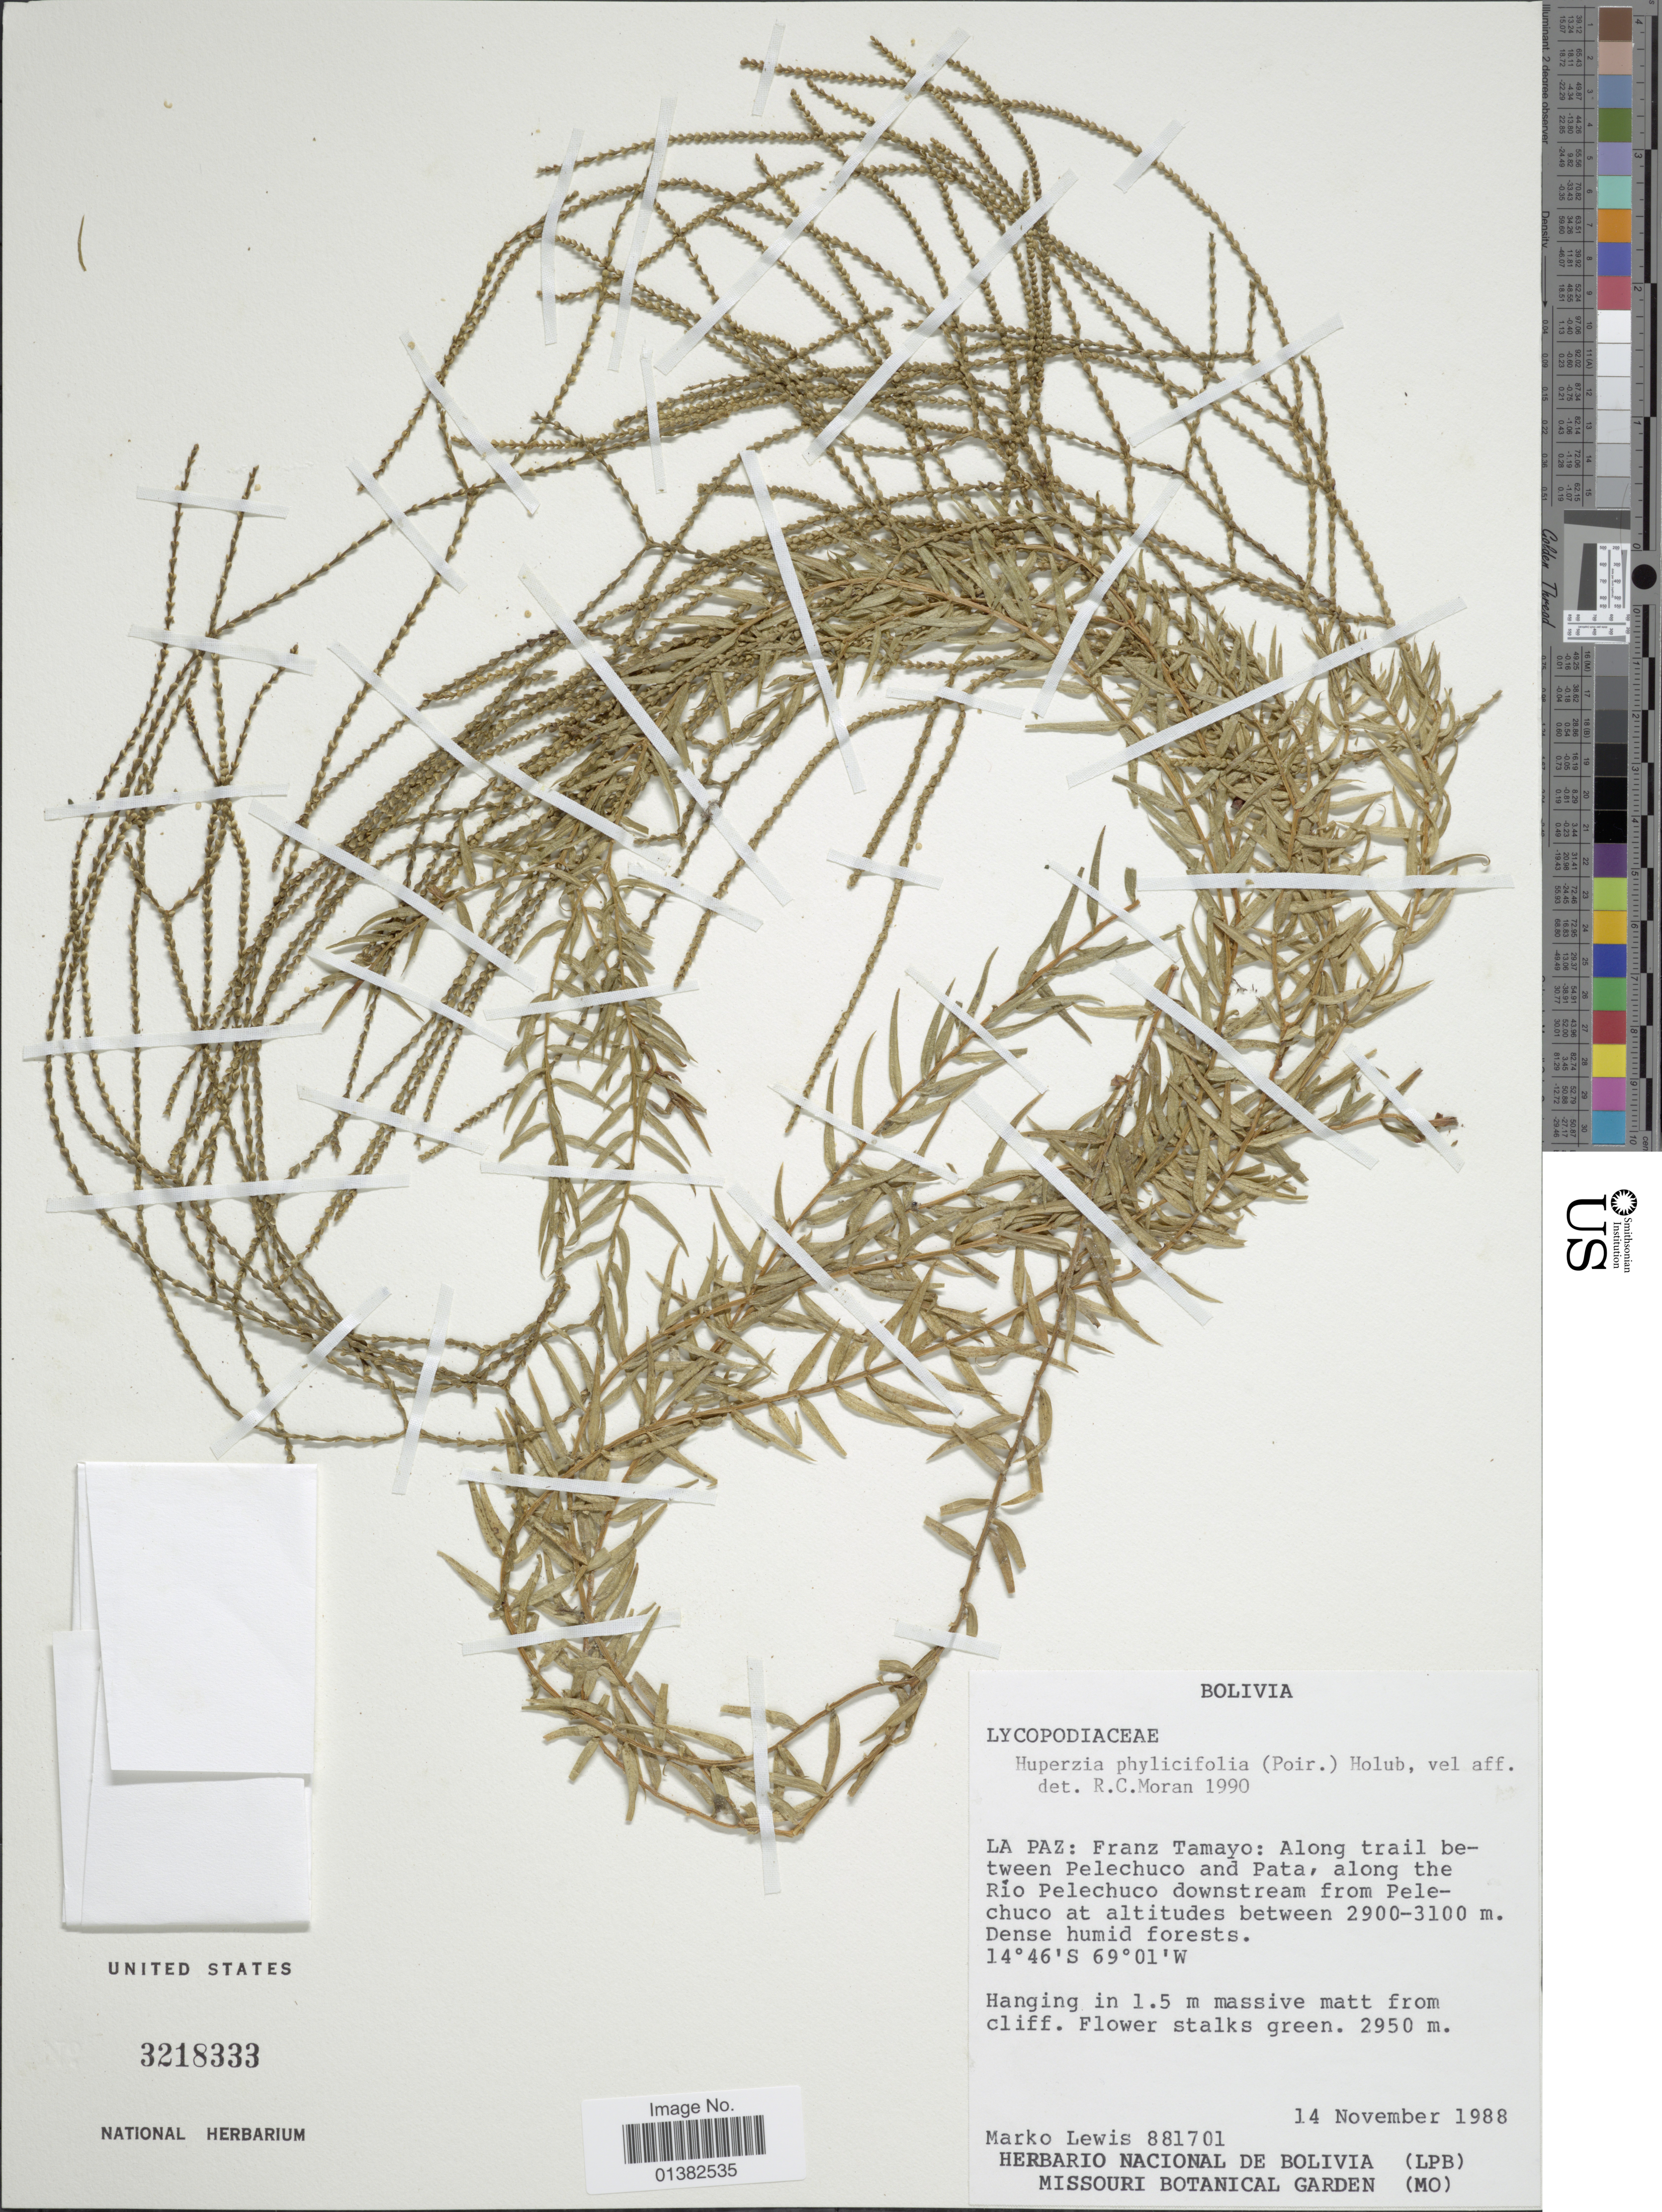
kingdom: Plantae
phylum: Tracheophyta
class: Lycopodiopsida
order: Lycopodiales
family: Lycopodiaceae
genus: Phlegmariurus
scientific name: Phlegmariurus phylicifolius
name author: (Desv. ex Poir.) B. Øllg.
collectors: M. A. Lewis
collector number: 881701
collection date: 1988-11-14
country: Bolivia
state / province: La Paz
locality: Franz Tamayo: Along trail between Pelechuco and Pata, along the Río Pelechuco downstream from Pelechuco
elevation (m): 2900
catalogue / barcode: US 3218333